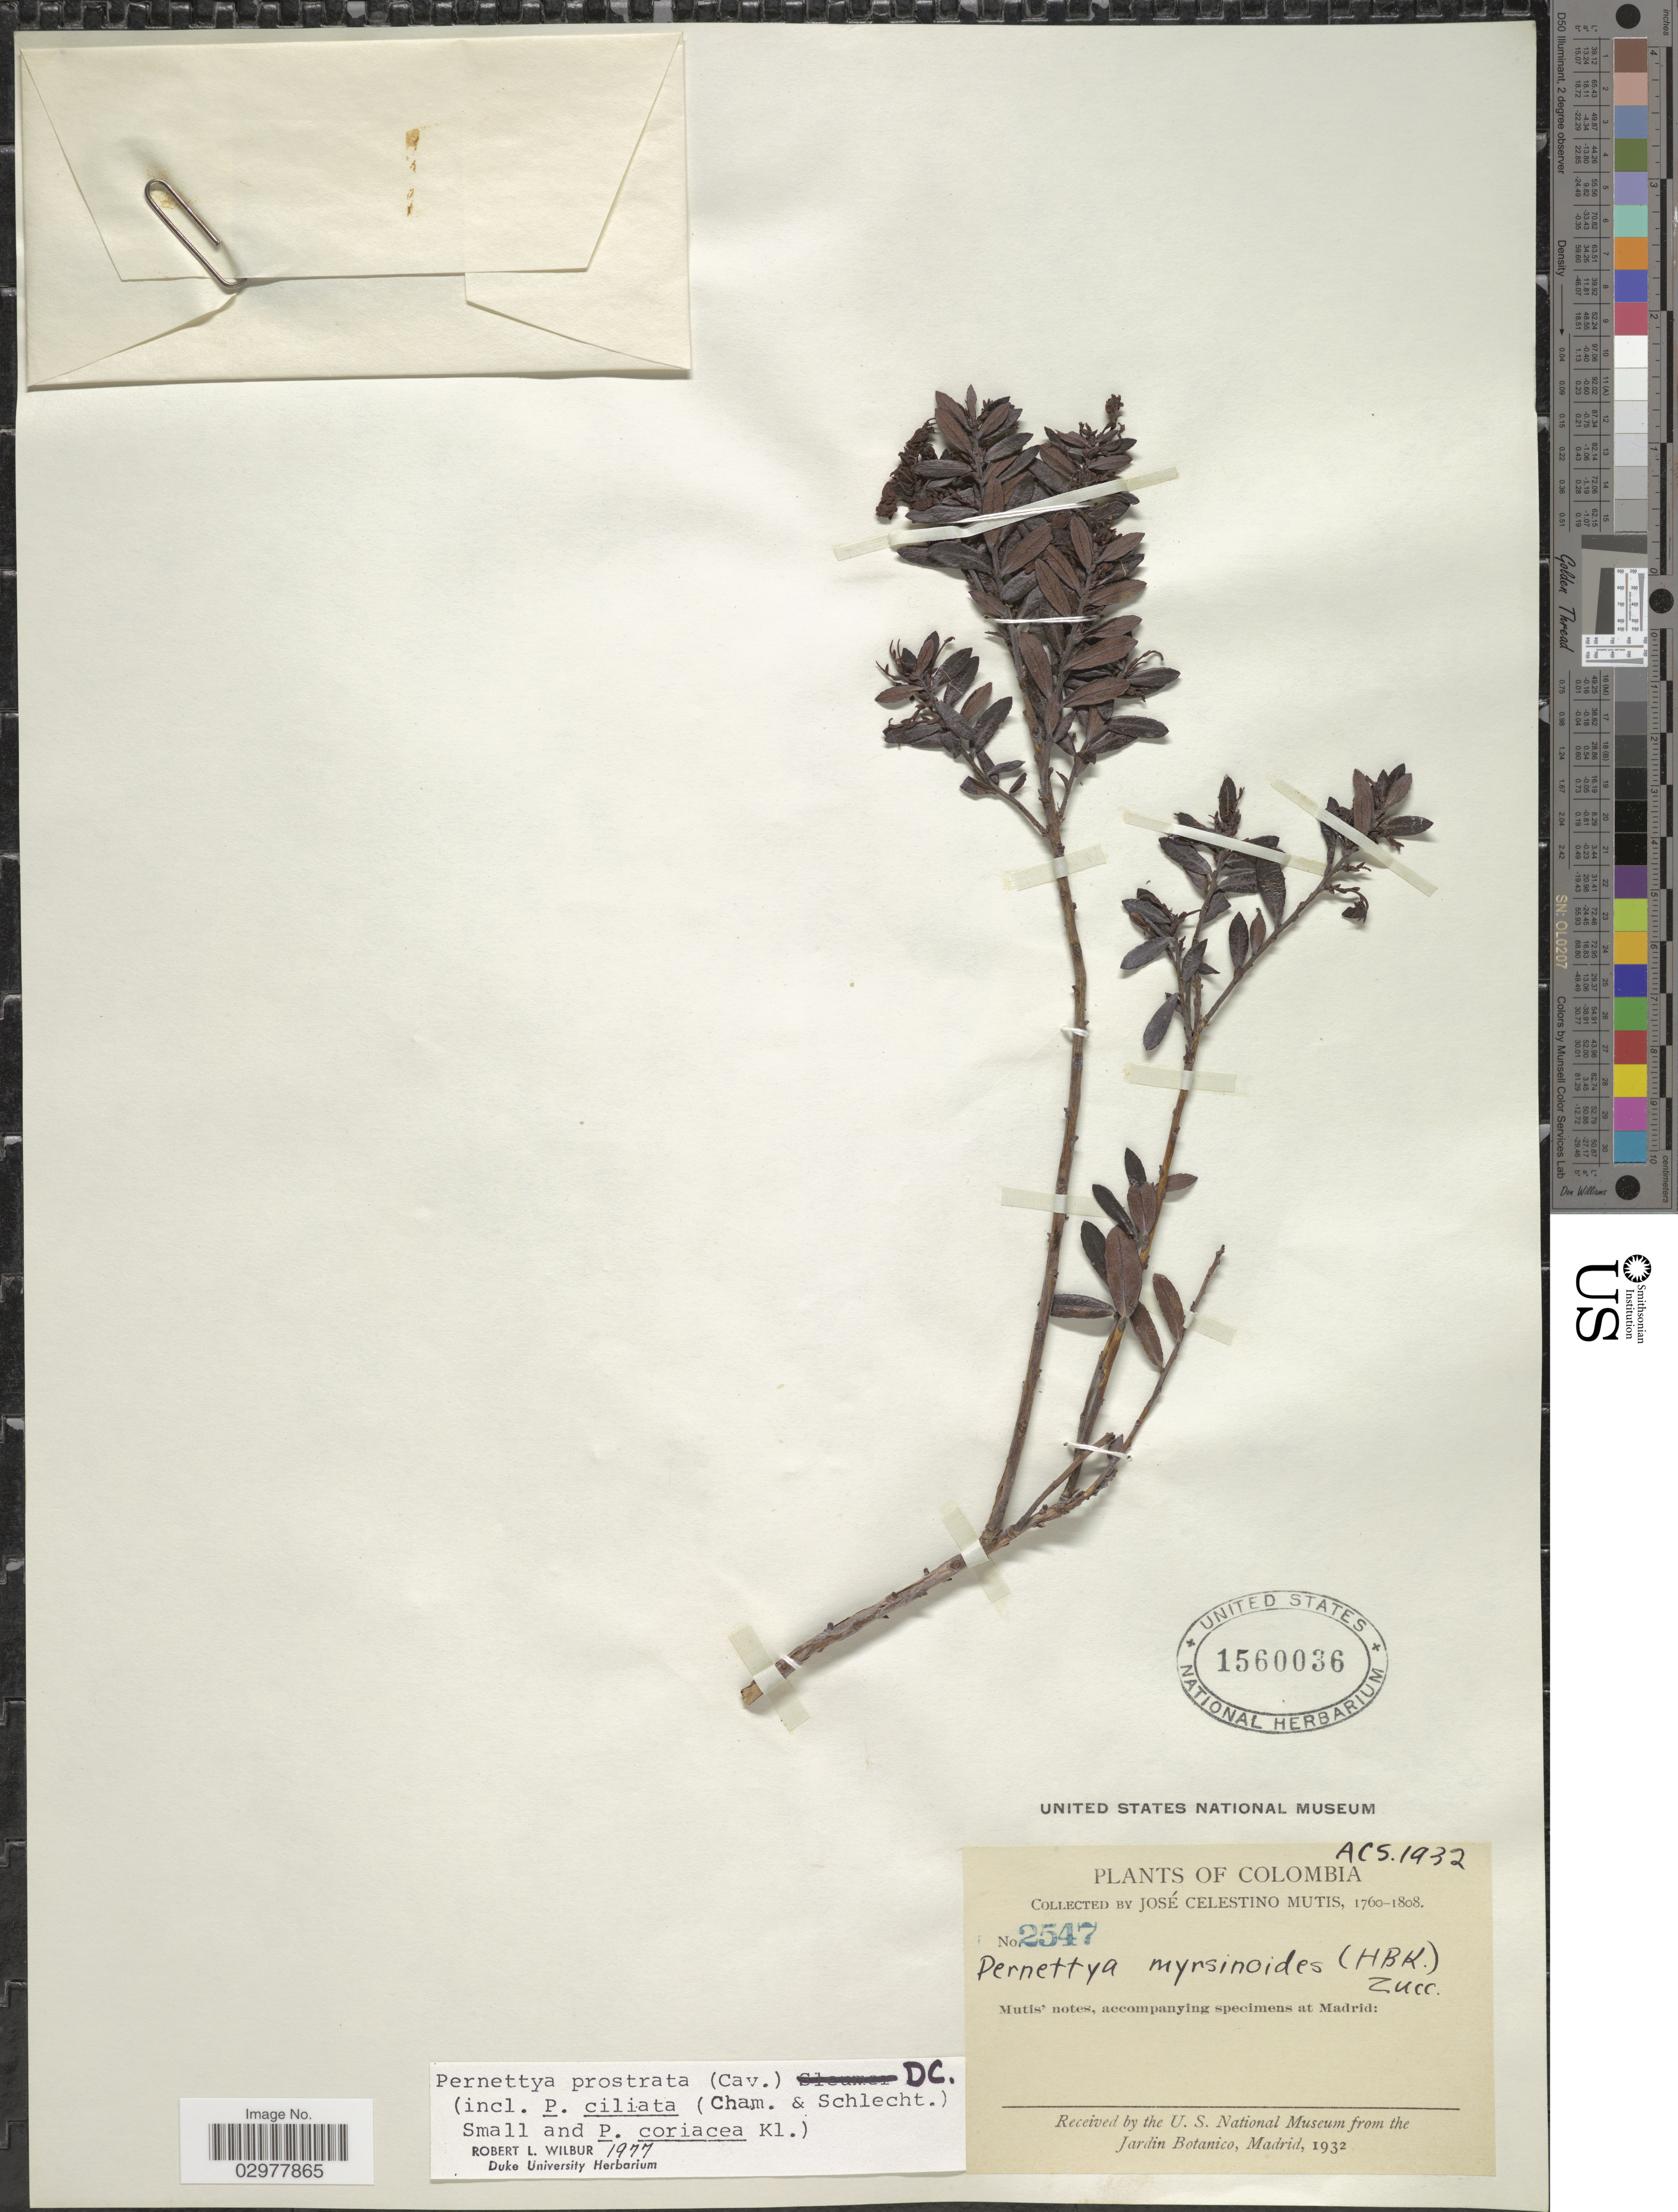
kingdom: Plantae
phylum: Tracheophyta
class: Magnoliopsida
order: Ericales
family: Ericaceae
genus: Pernettya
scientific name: Pernettya prostrata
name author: (Cav.) DC.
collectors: J. C. B. Mutis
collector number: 2547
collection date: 1760/1808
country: Colombia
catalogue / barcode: US 1560036